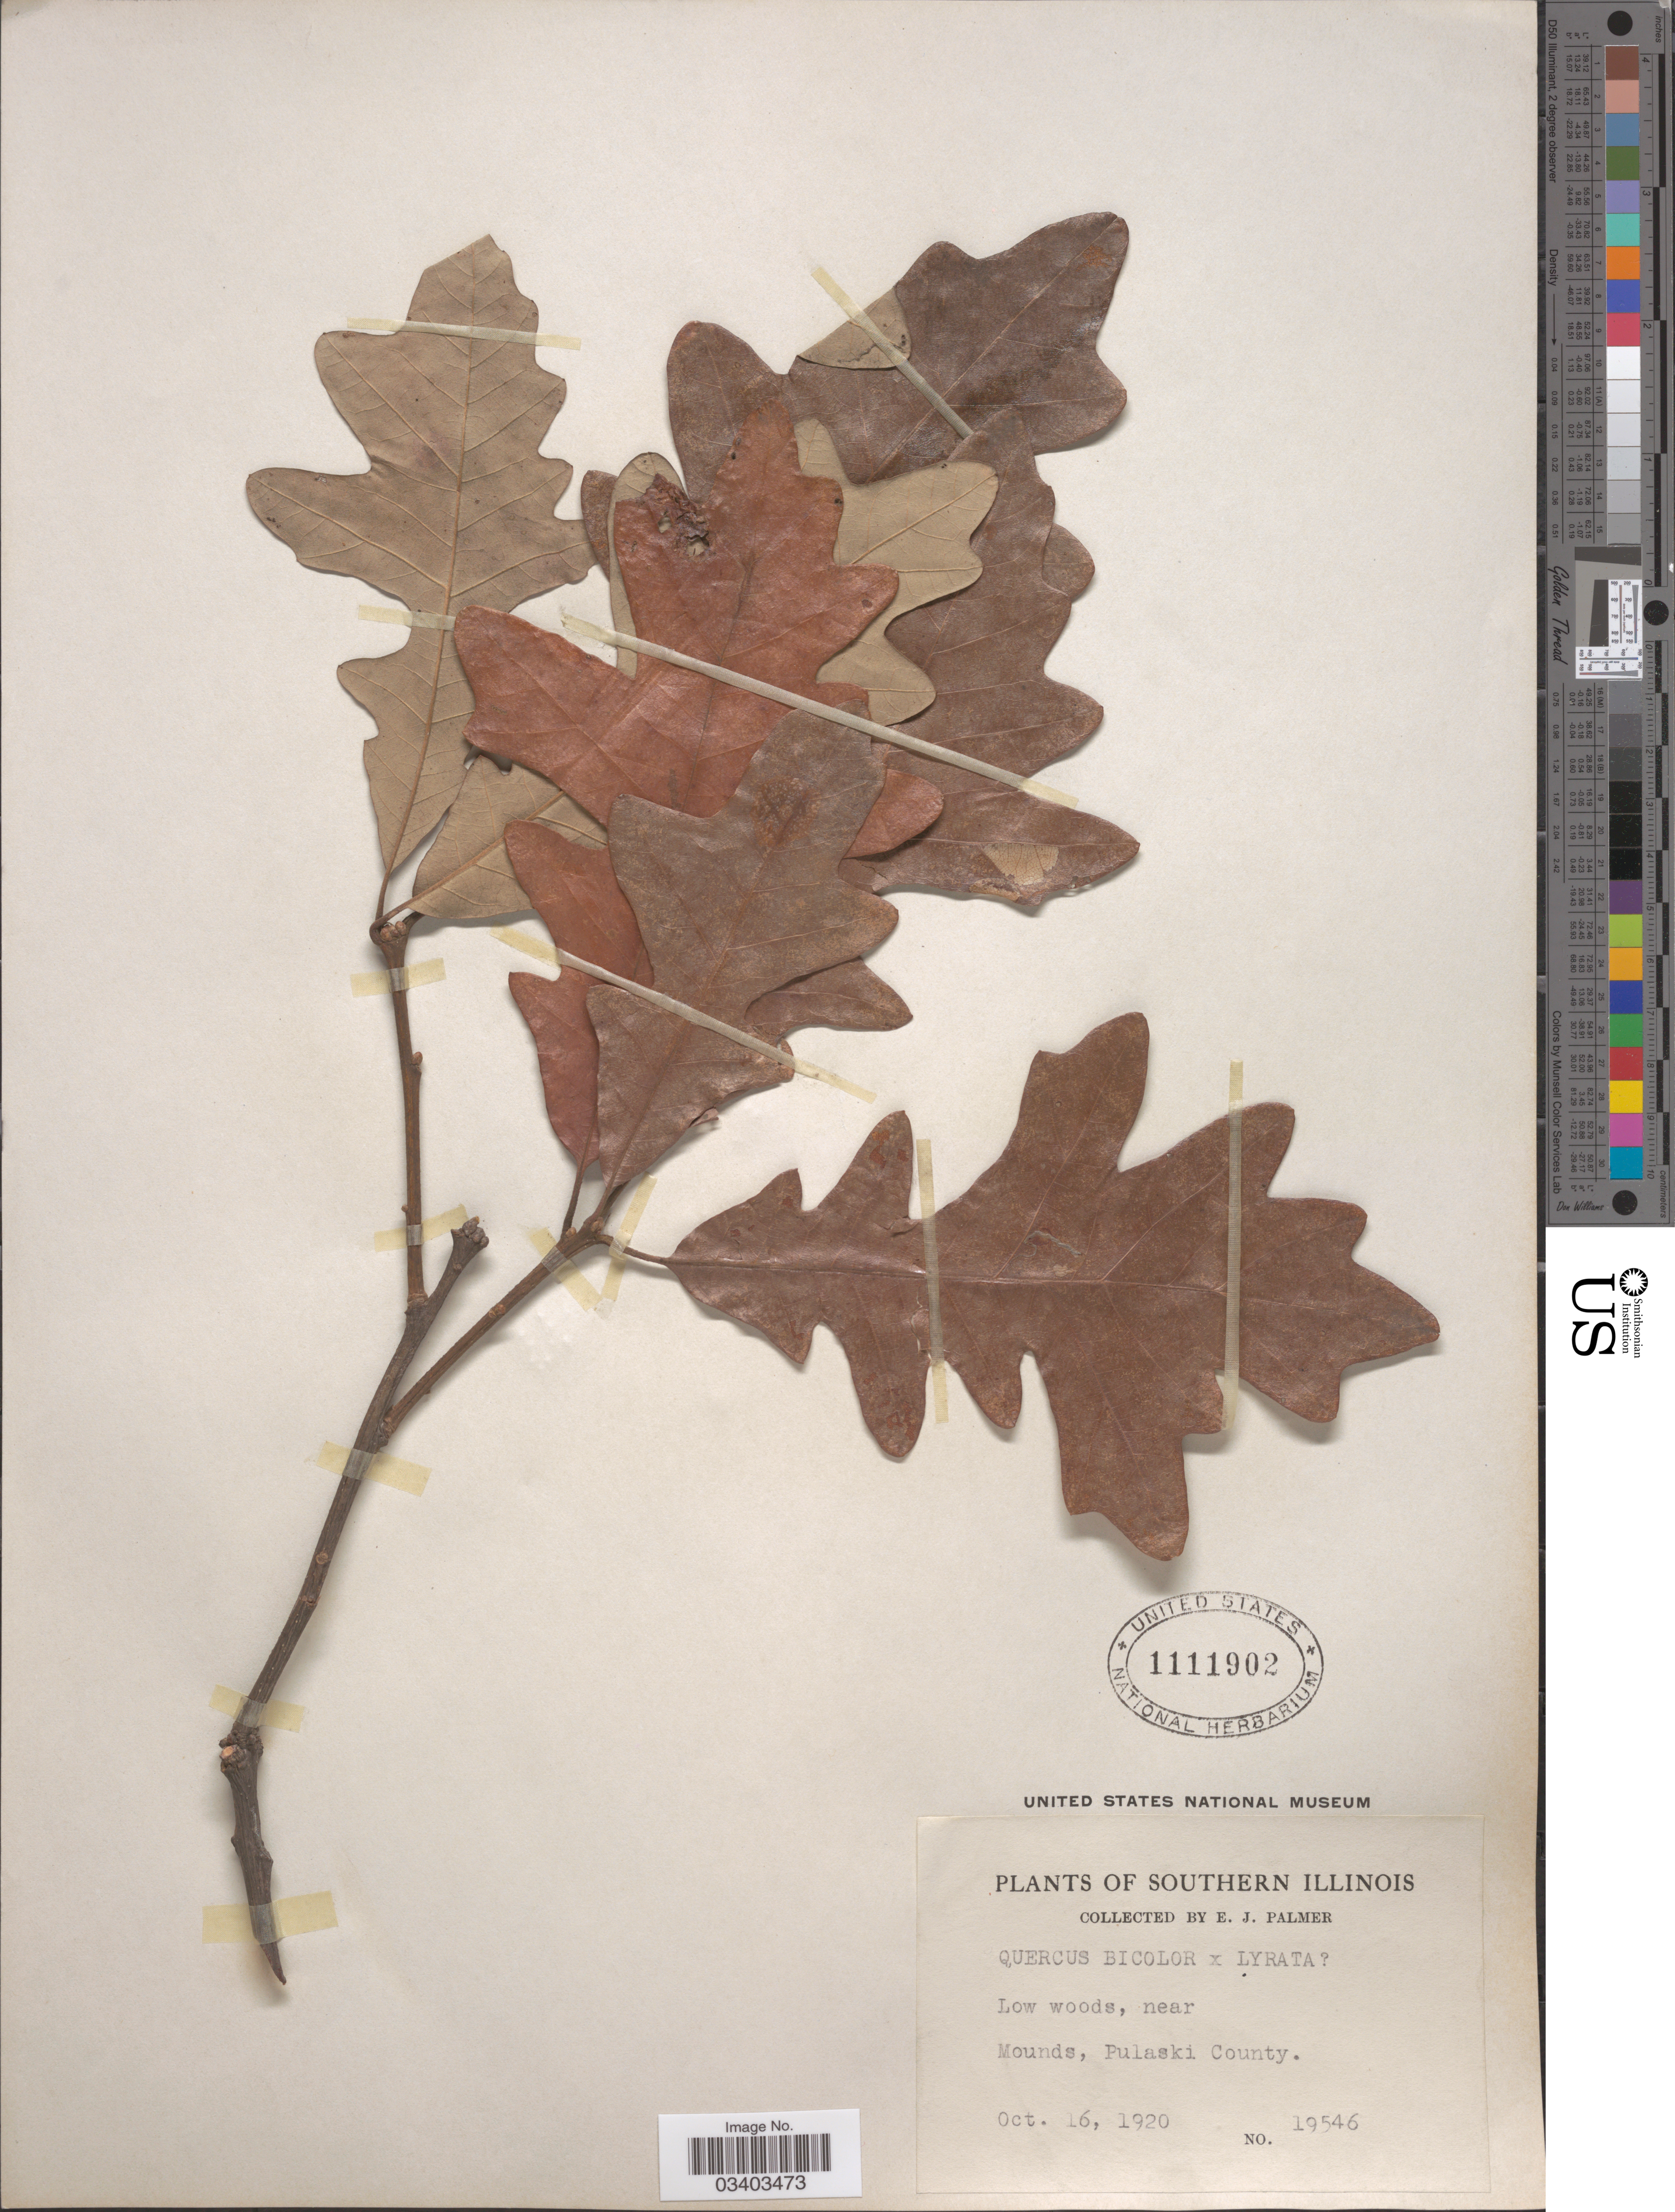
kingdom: Plantae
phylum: Tracheophyta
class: Magnoliopsida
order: Fagales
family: Fagaceae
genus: Quercus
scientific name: Quercus bicolor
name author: Willd.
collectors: E. J. Palmer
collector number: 19546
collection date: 1920-10-16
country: United States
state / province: Illinois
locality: Southern Illinois. Low woods, near Mounds, Pulaski County.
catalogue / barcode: US 1111902